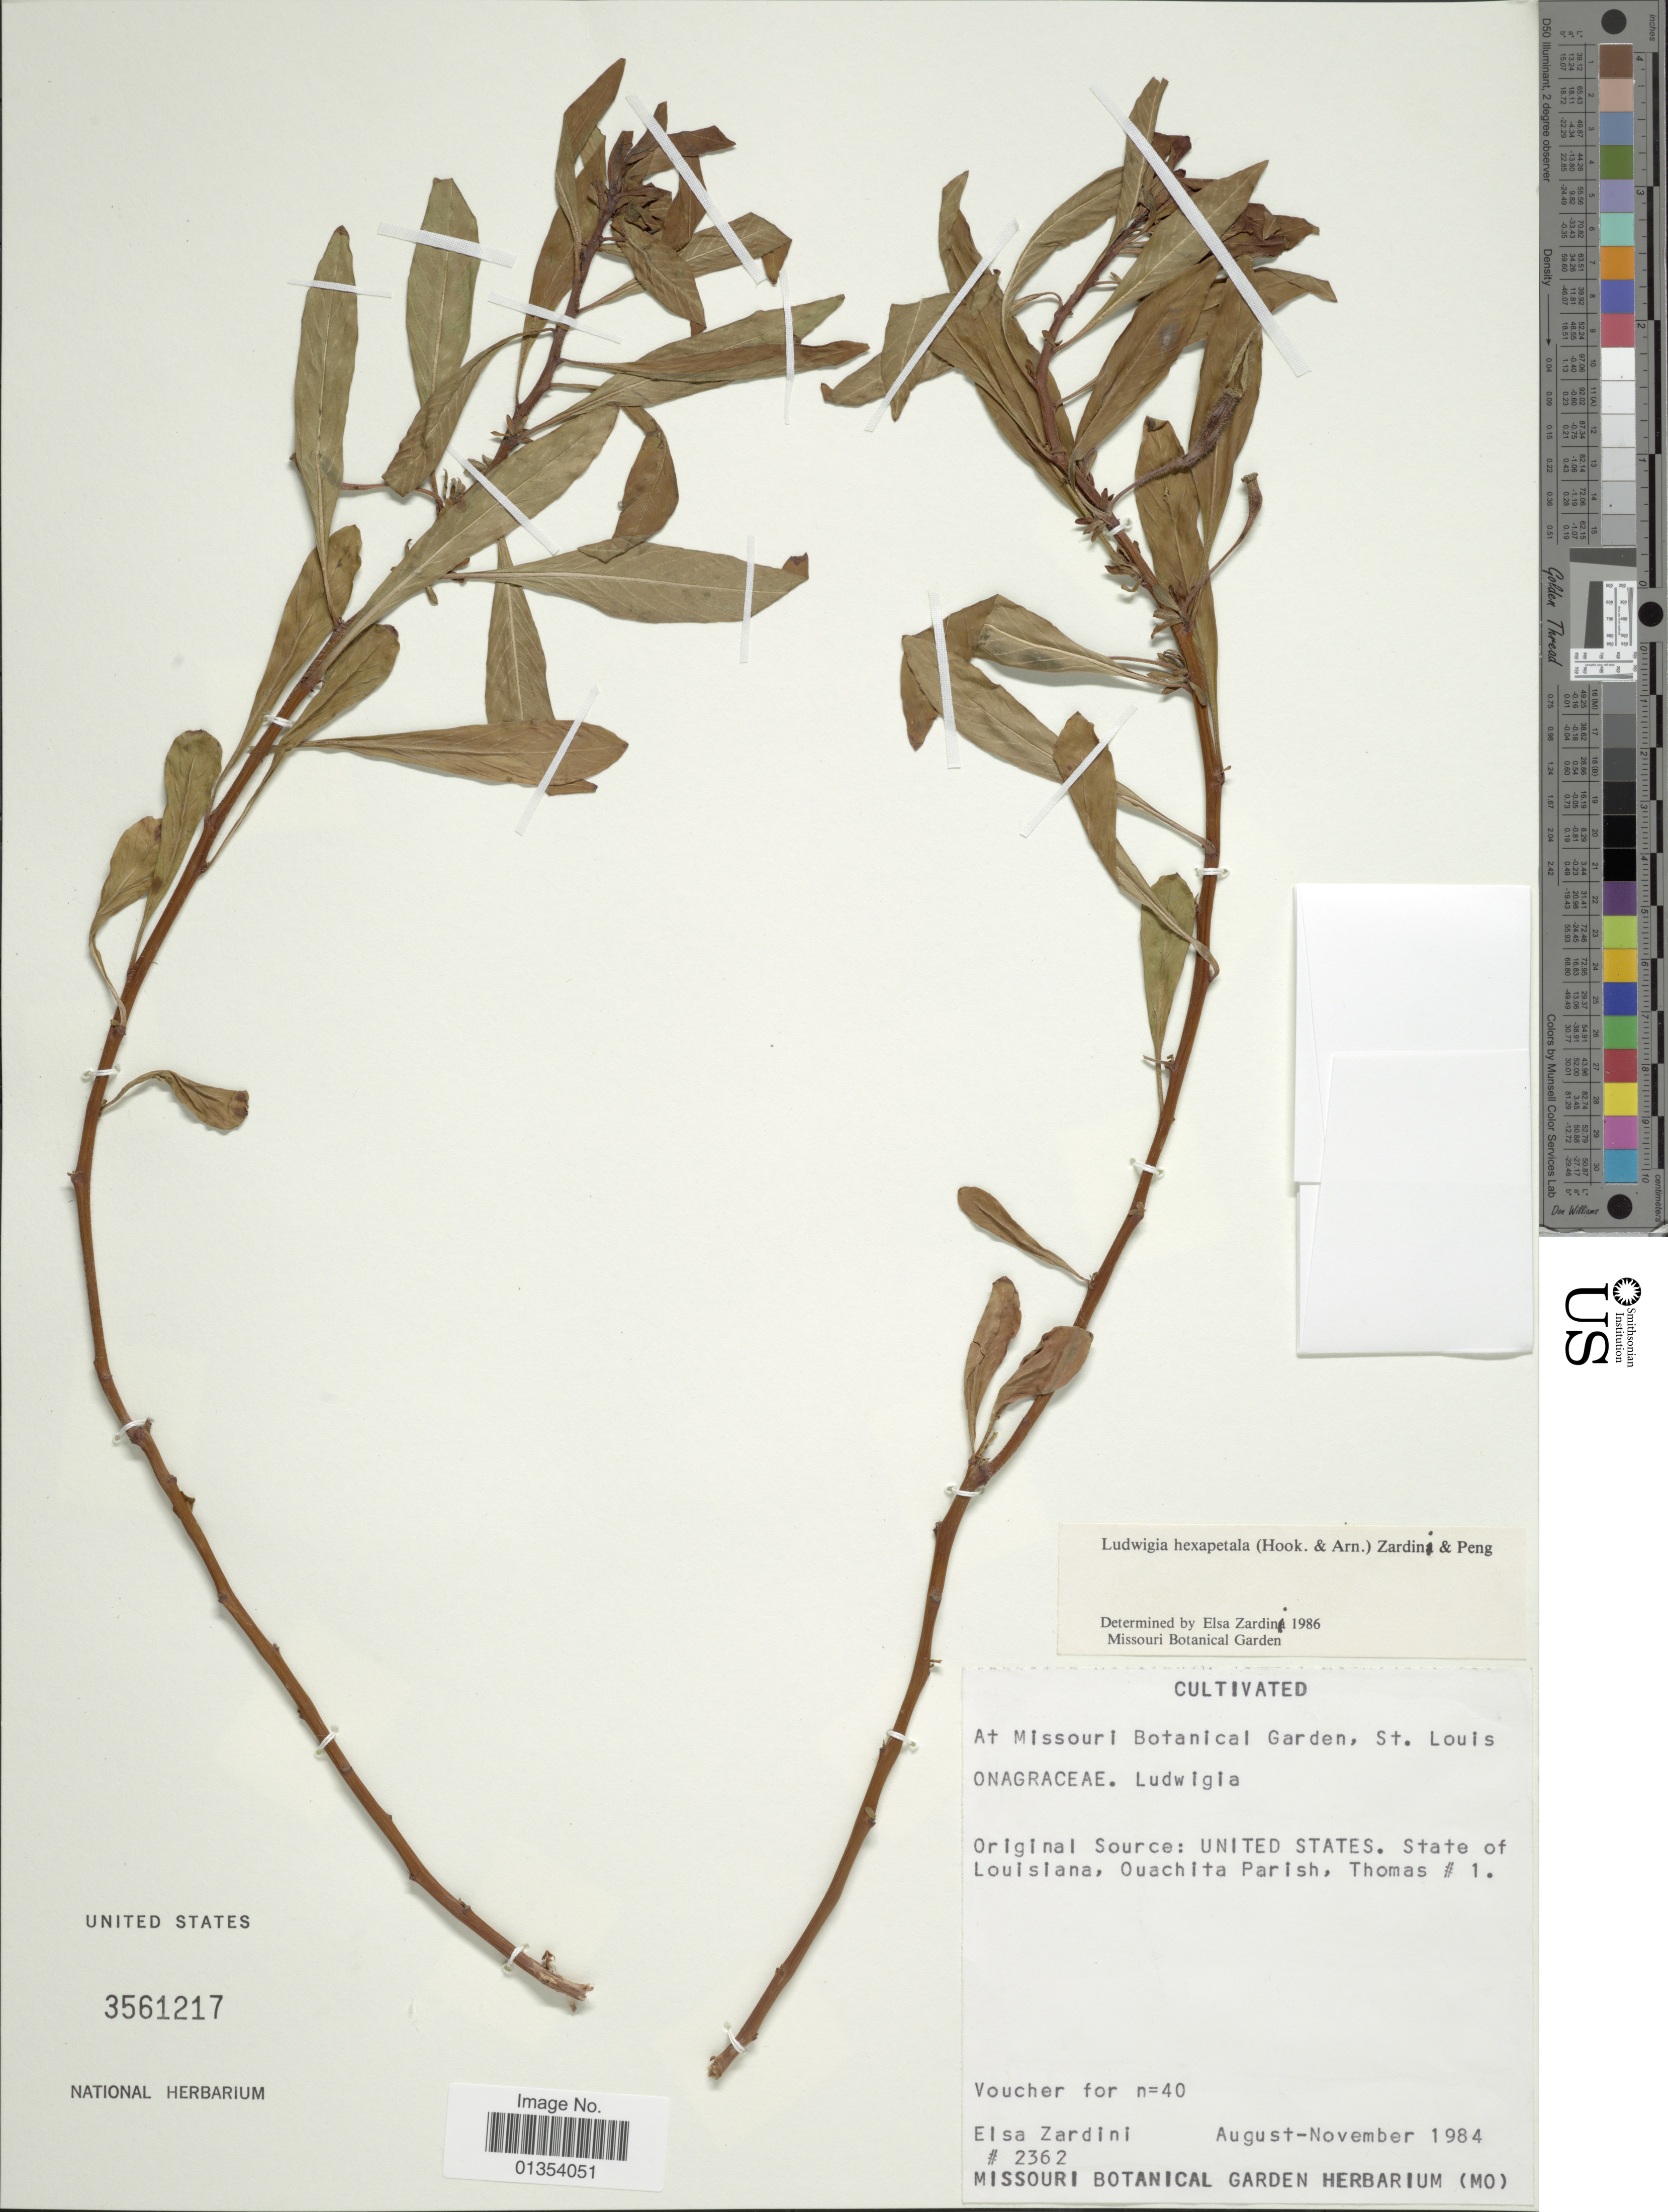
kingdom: Plantae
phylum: Tracheophyta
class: Magnoliopsida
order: Myrtales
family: Onagraceae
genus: Ludwigia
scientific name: Ludwigia hexapetala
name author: (Hook. & Arn.) Zardini et al.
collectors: E. M. Zardini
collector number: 2362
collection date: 1984-08/1984-11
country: United States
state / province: Missouri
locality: At Missouri Botanical Garden, St. Louis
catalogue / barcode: US 3561217